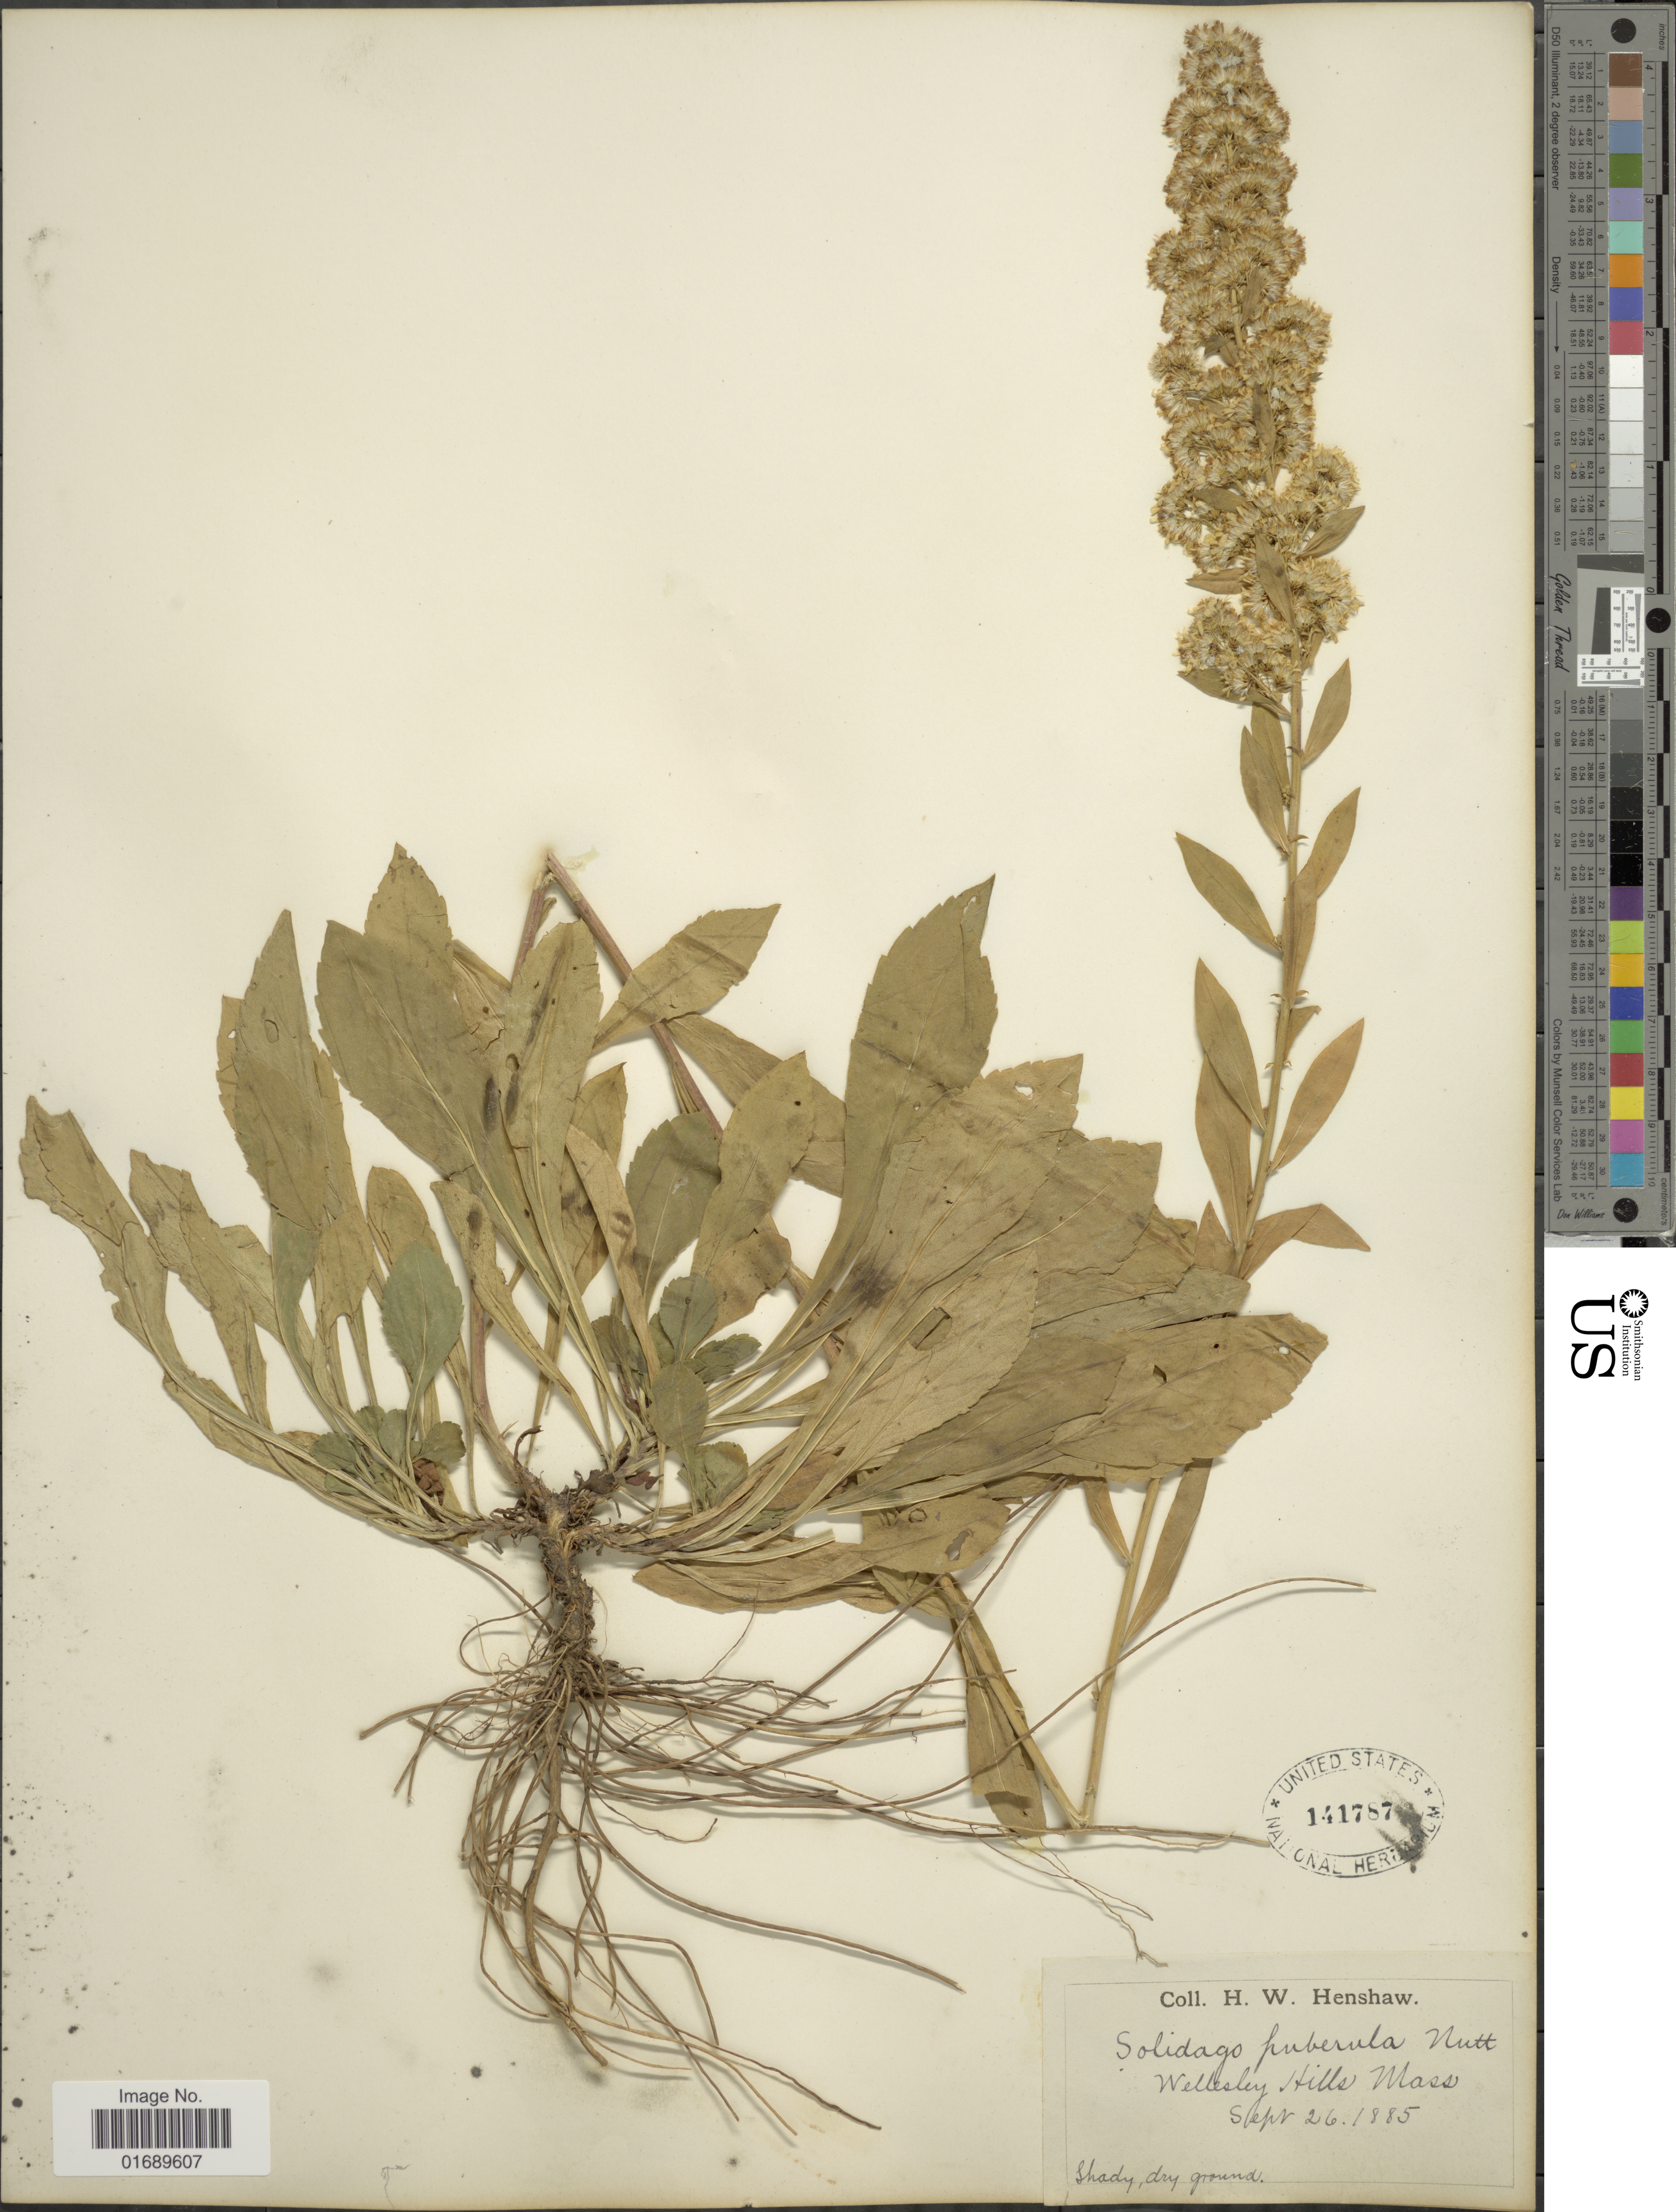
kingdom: Plantae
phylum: Tracheophyta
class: Magnoliopsida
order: Asterales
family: Asteraceae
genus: Solidago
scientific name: Solidago puberula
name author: Nutt.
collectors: H. Henshaw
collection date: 1885-09-26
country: United States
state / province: Massachusetts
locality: Wellesley Hill, shady, dry grounds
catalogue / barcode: US 141787